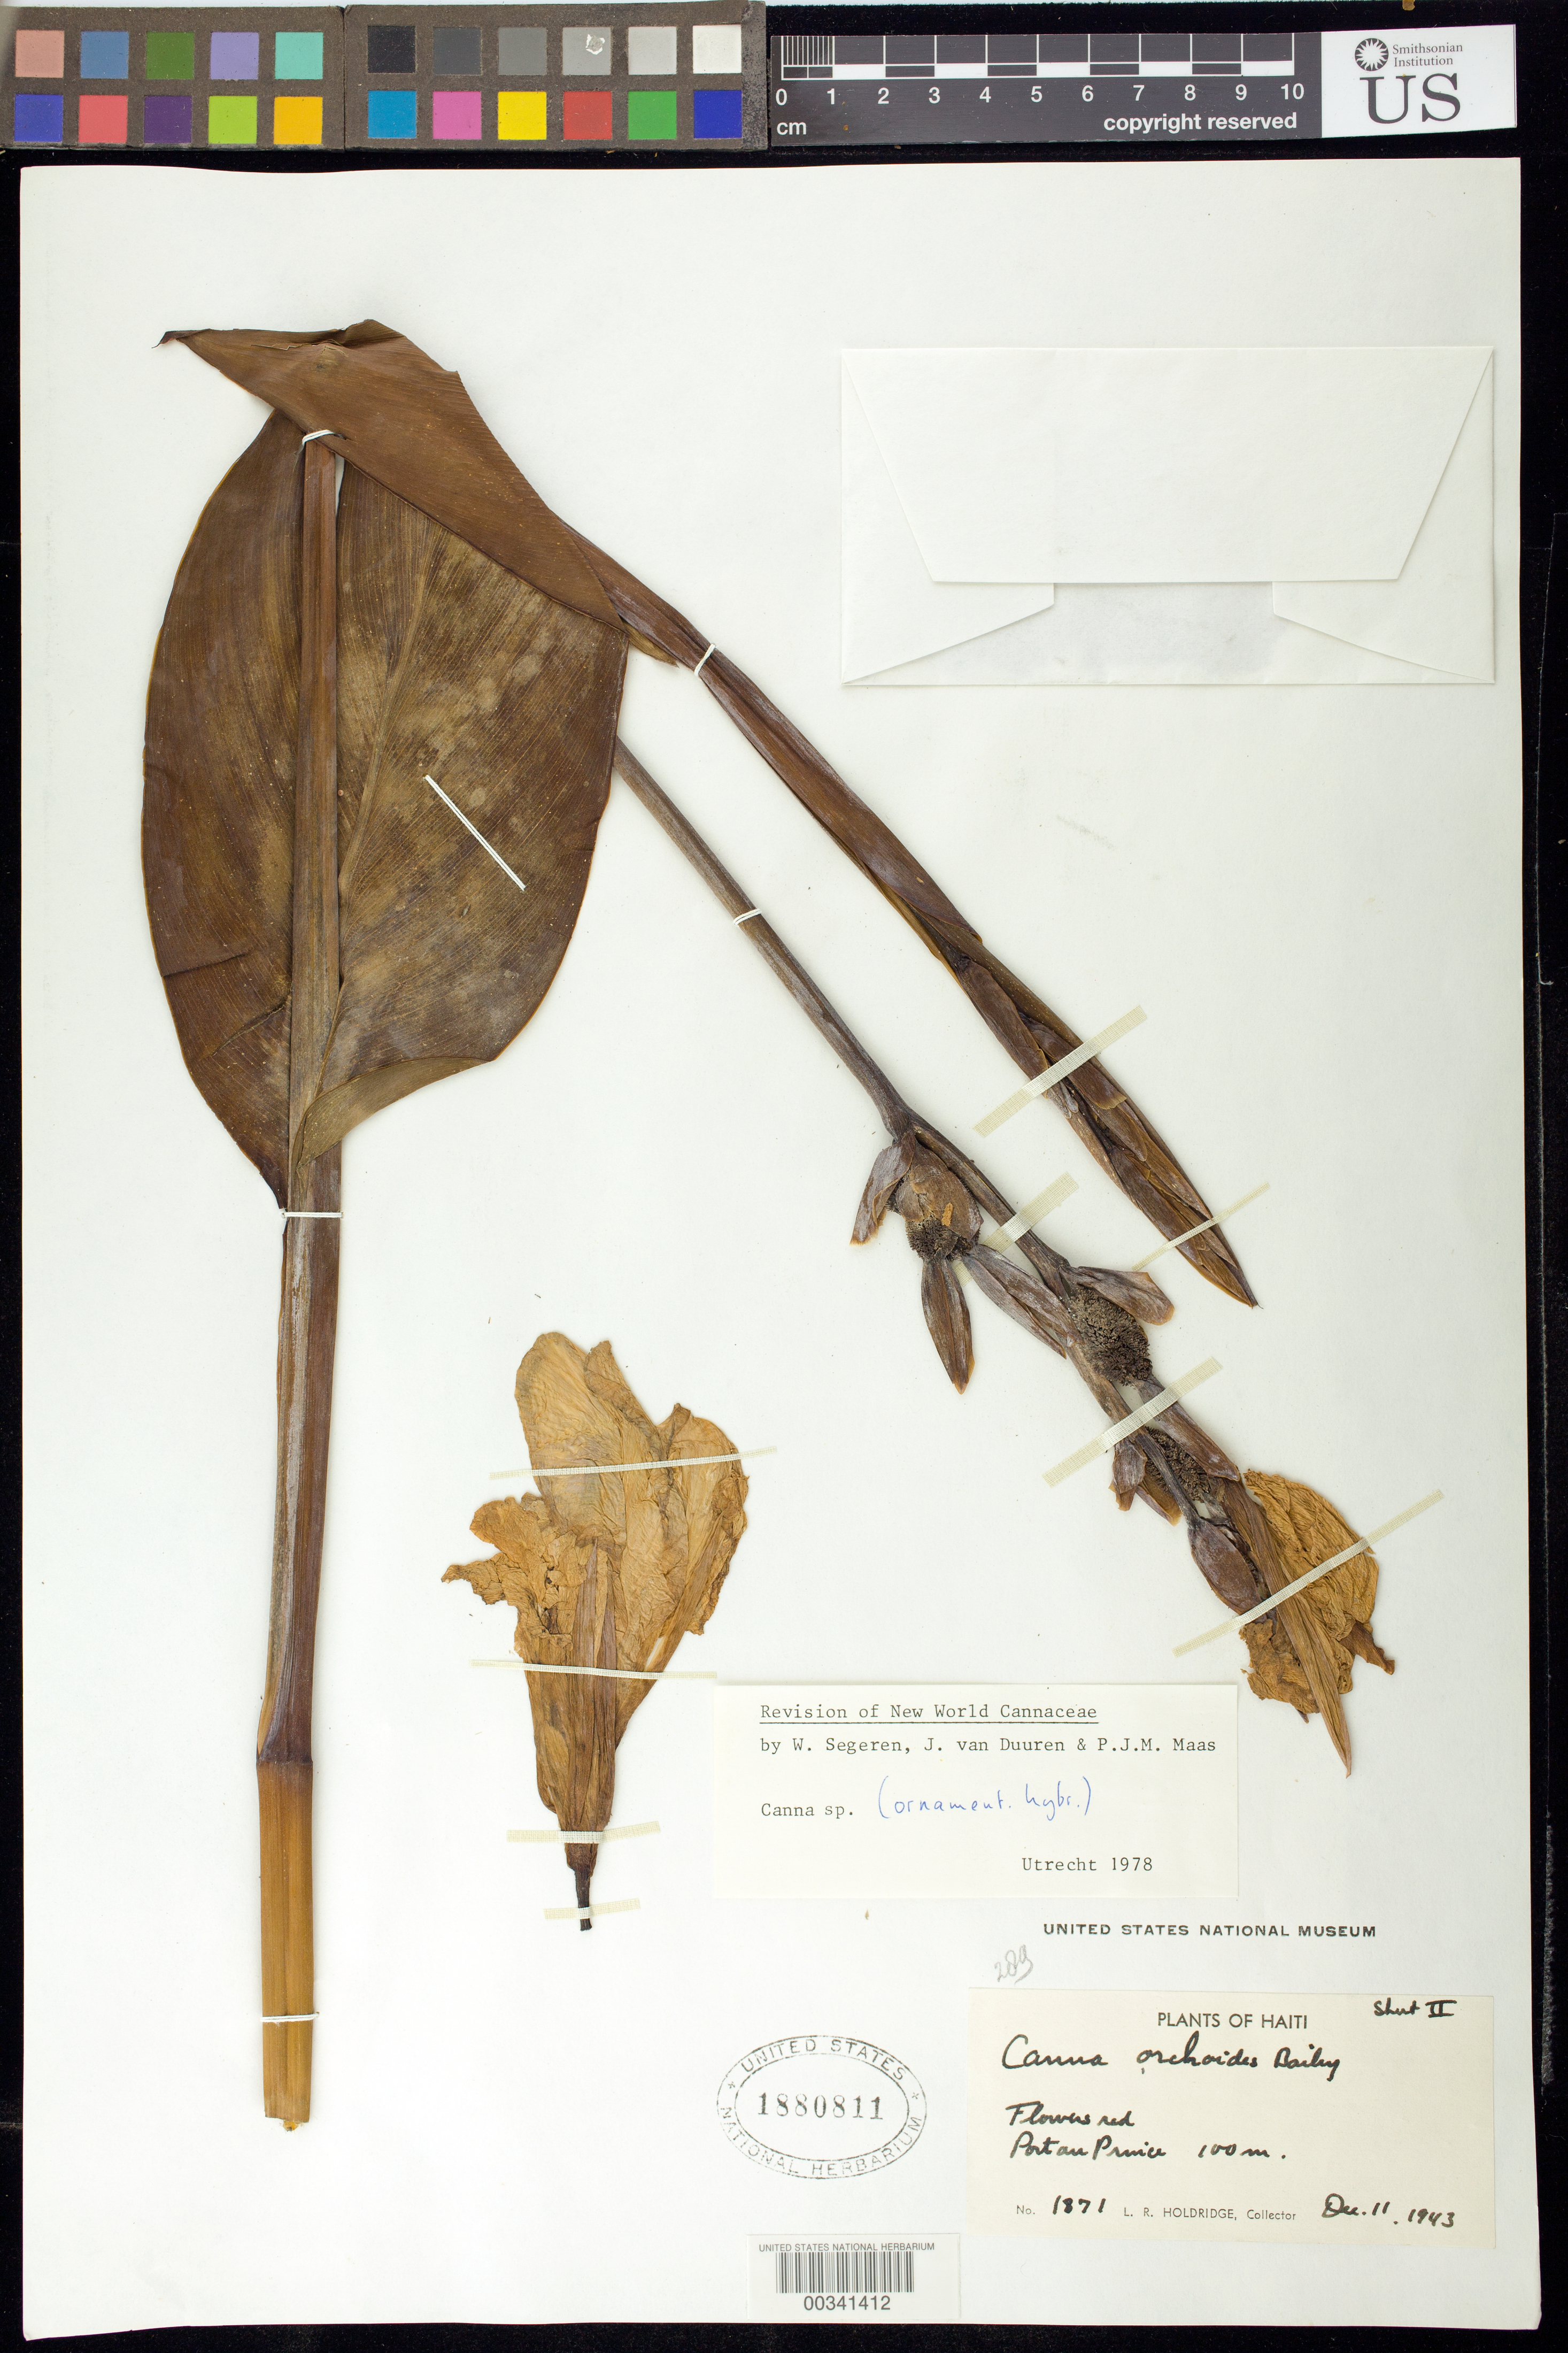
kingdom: Plantae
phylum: Tracheophyta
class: Liliopsida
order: Zingiberales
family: Cannaceae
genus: Canna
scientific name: Canna sp.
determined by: Segeren, W.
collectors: L. Holdridge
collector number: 1871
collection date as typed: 11 Dec 1943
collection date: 1943-12-11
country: Haiti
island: Hispaniola Island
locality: Port au prince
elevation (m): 100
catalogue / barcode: US 1880811